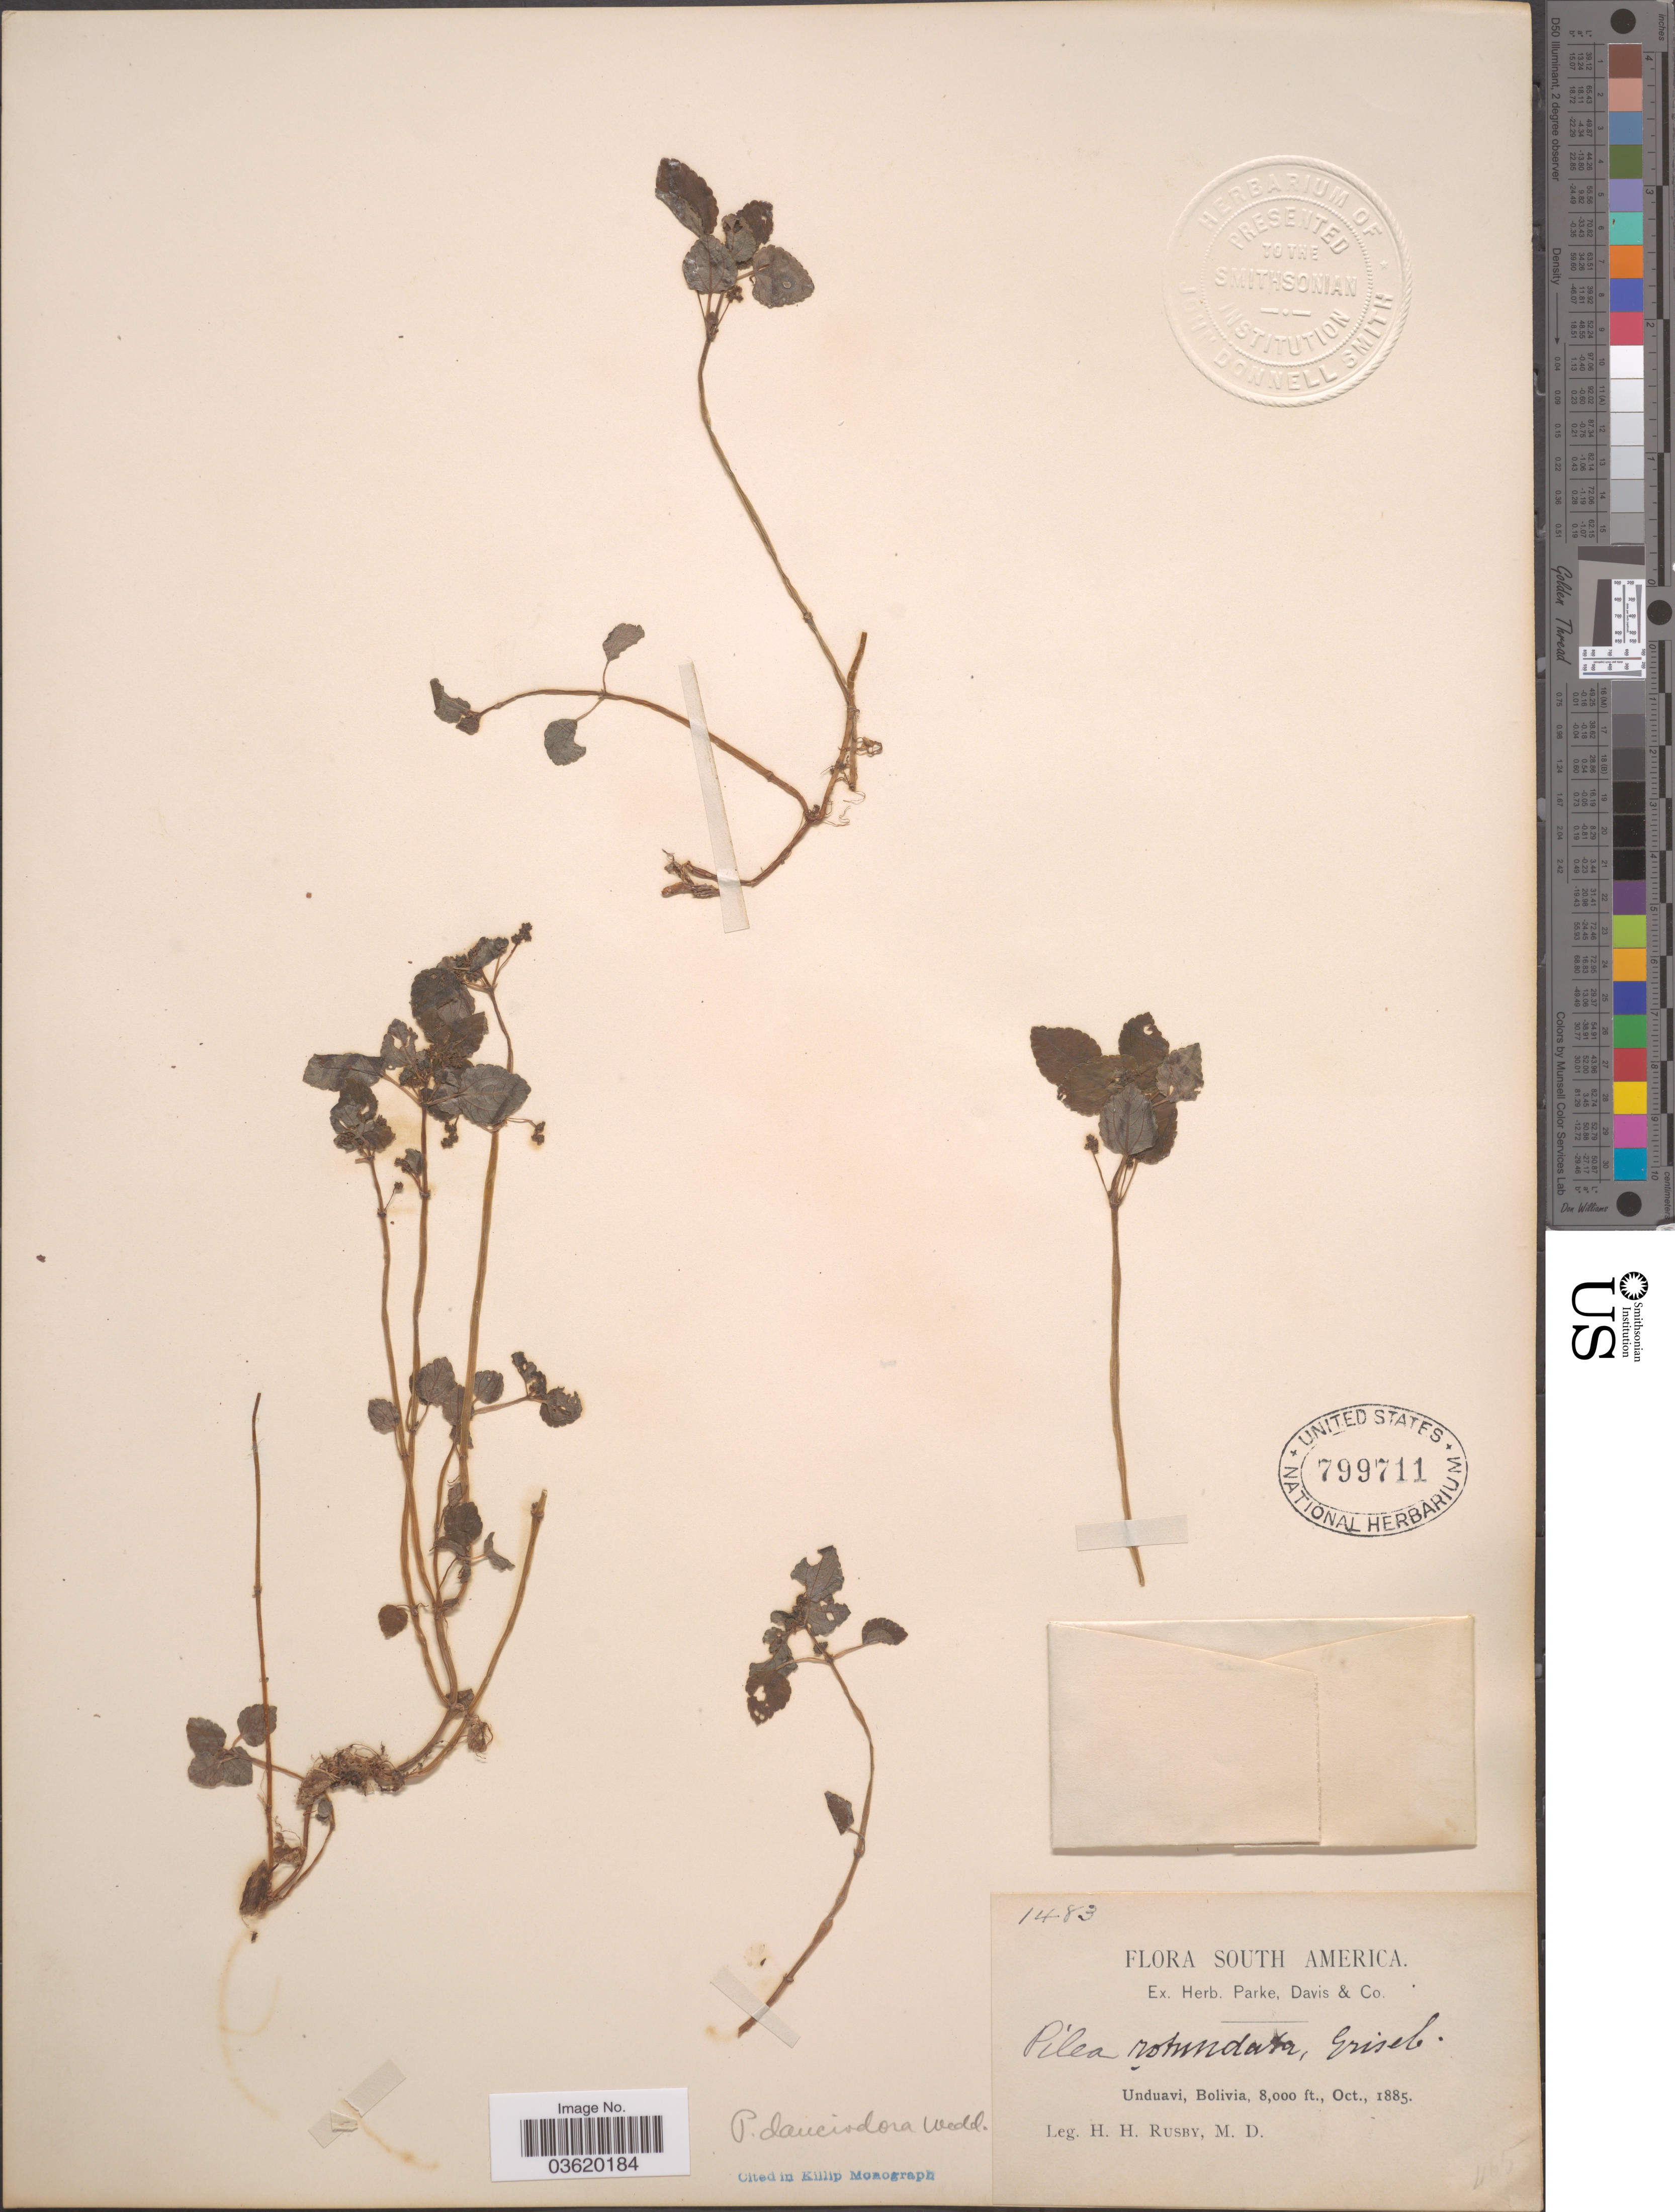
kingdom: Plantae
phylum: Tracheophyta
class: Magnoliopsida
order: Rosales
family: Urticaceae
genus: Pilea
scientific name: Pilea dauciodora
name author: Pav. ex Wedd.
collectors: H. H. Rusby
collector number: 1483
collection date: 1885-10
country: Bolivia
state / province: La Paz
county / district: Nor Yungas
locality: Unduavi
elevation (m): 2438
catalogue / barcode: US 799711